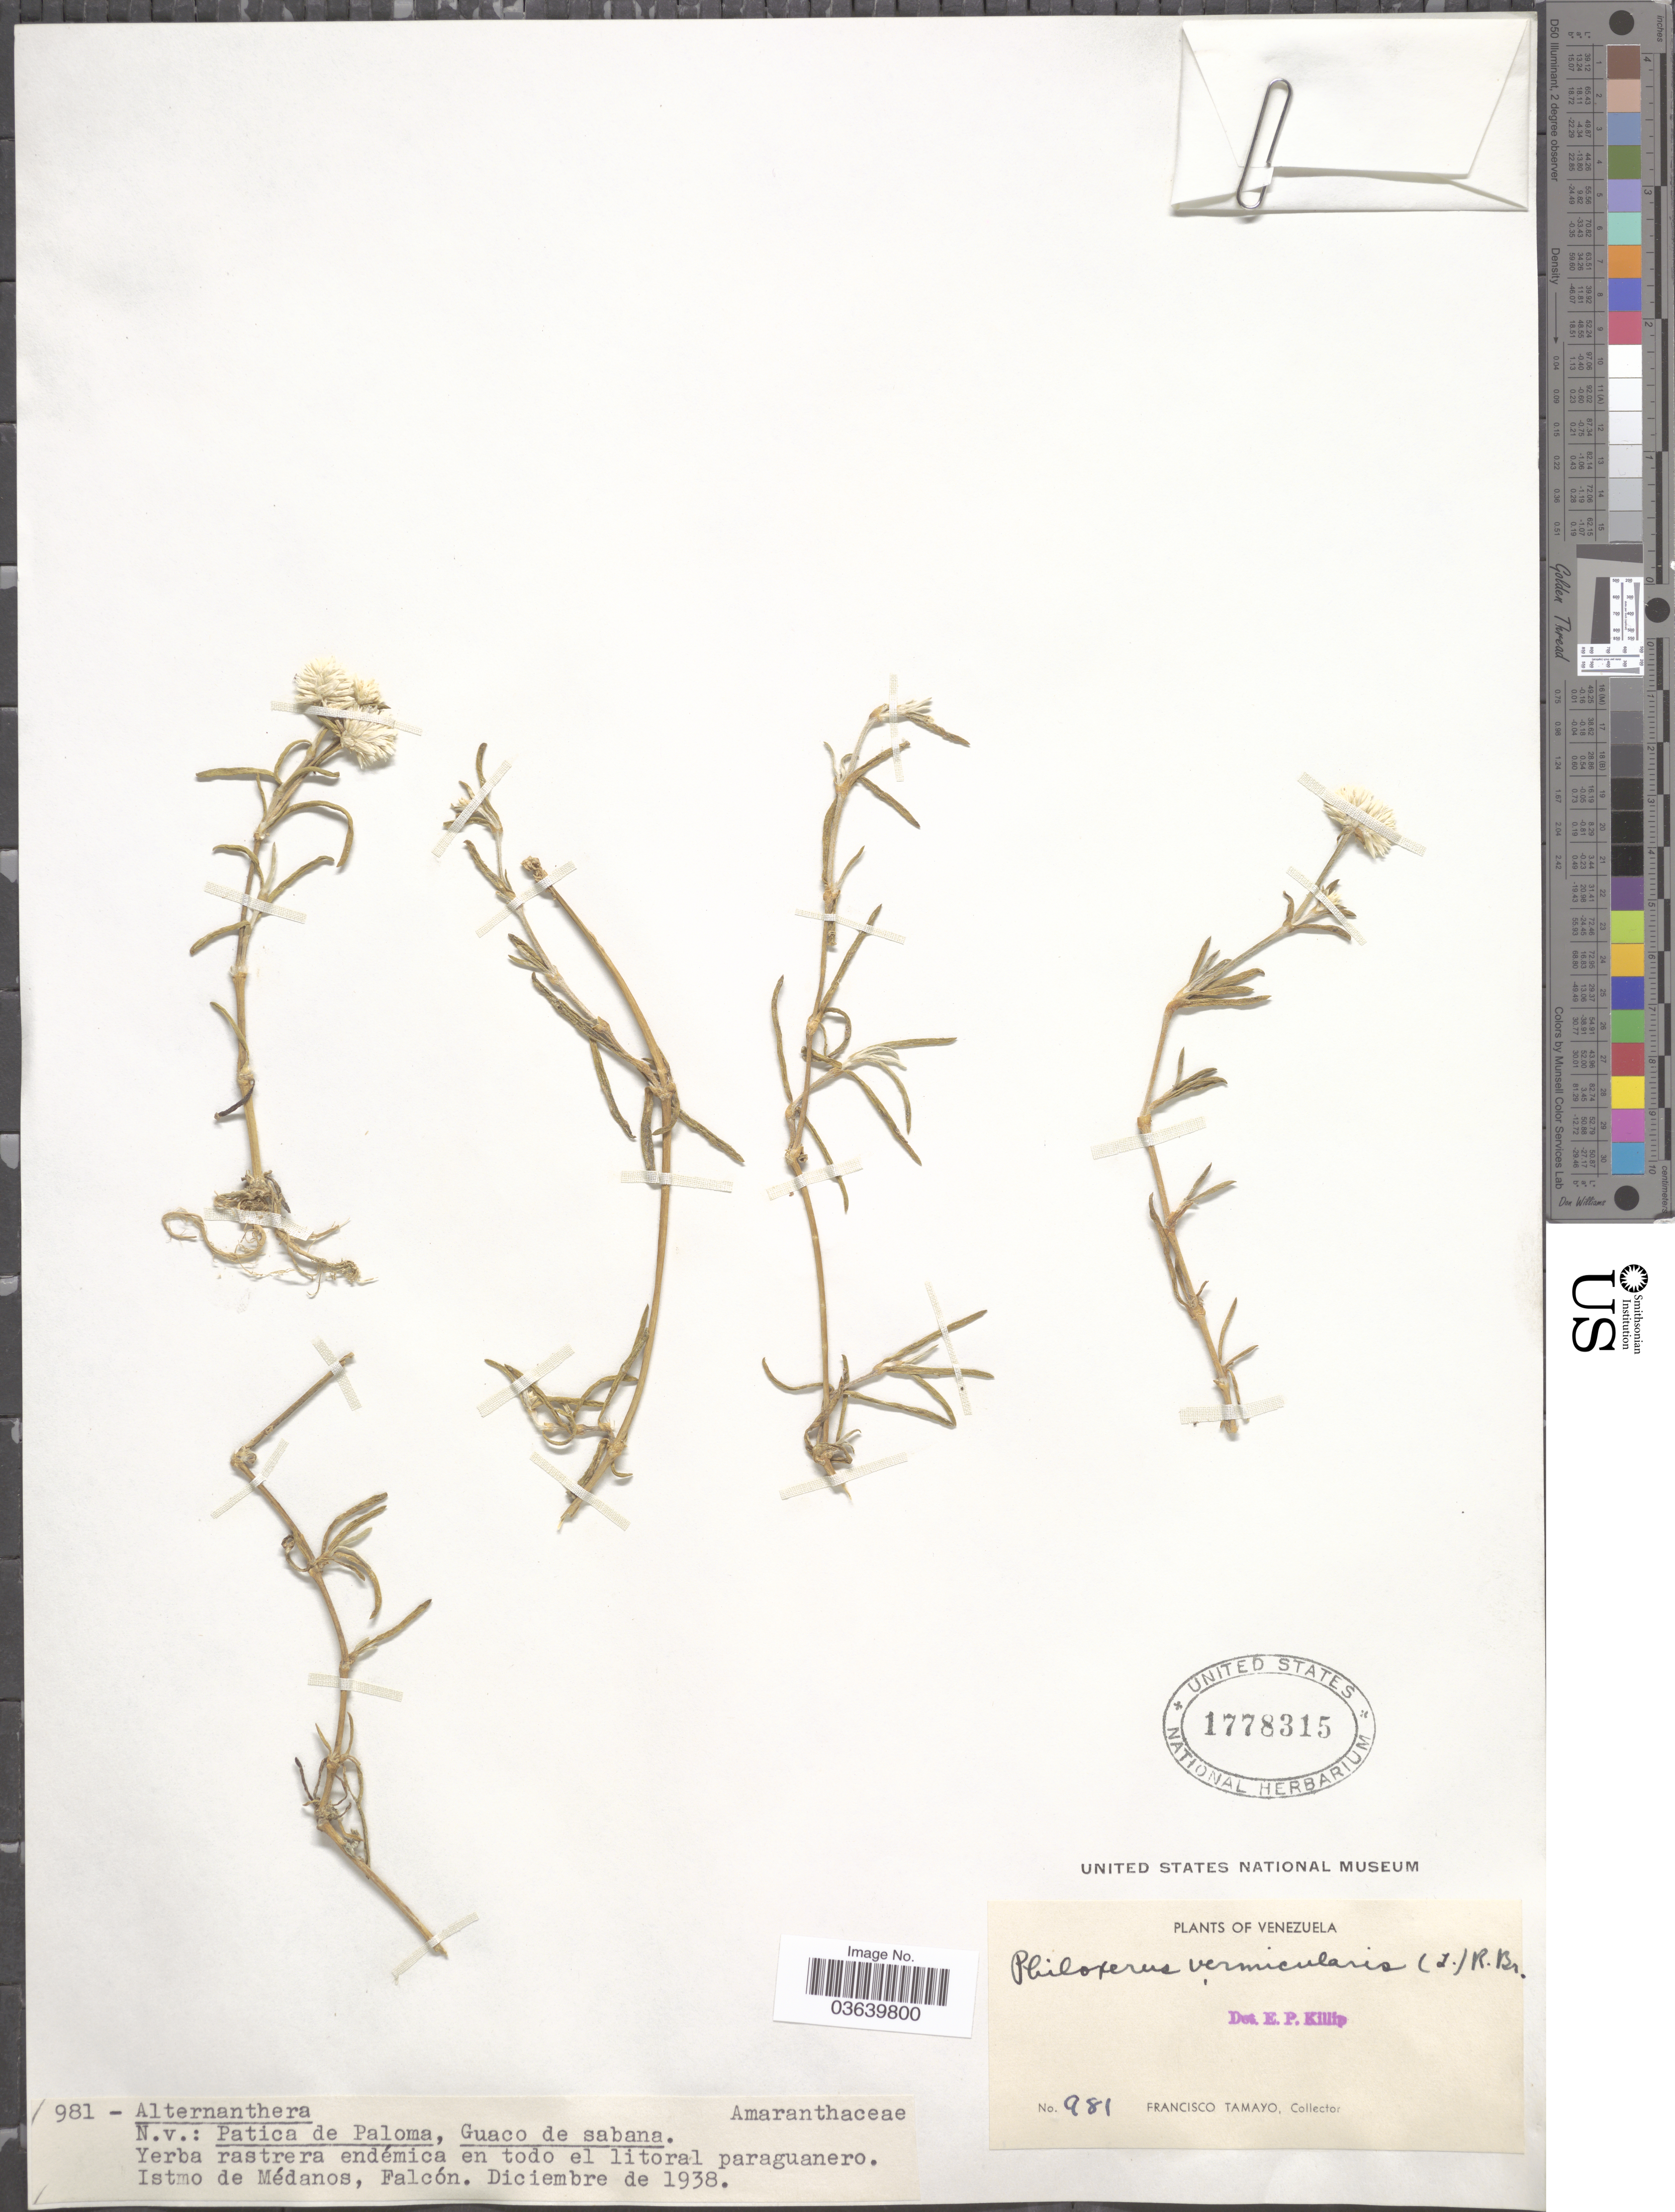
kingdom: Plantae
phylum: Tracheophyta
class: Magnoliopsida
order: Caryophyllales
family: Amaranthaceae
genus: Gomphrena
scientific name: Gomphrena vermicularis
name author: L.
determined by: Strong, Mark T., (BOT), Smithsonian Institution - National Museum of Natural History (UNITED STATES)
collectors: F. Tamayo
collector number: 981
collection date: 1938-12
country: Venezuela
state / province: Falcón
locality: Istmo de Médanos, Falcón.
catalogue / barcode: US 1778315